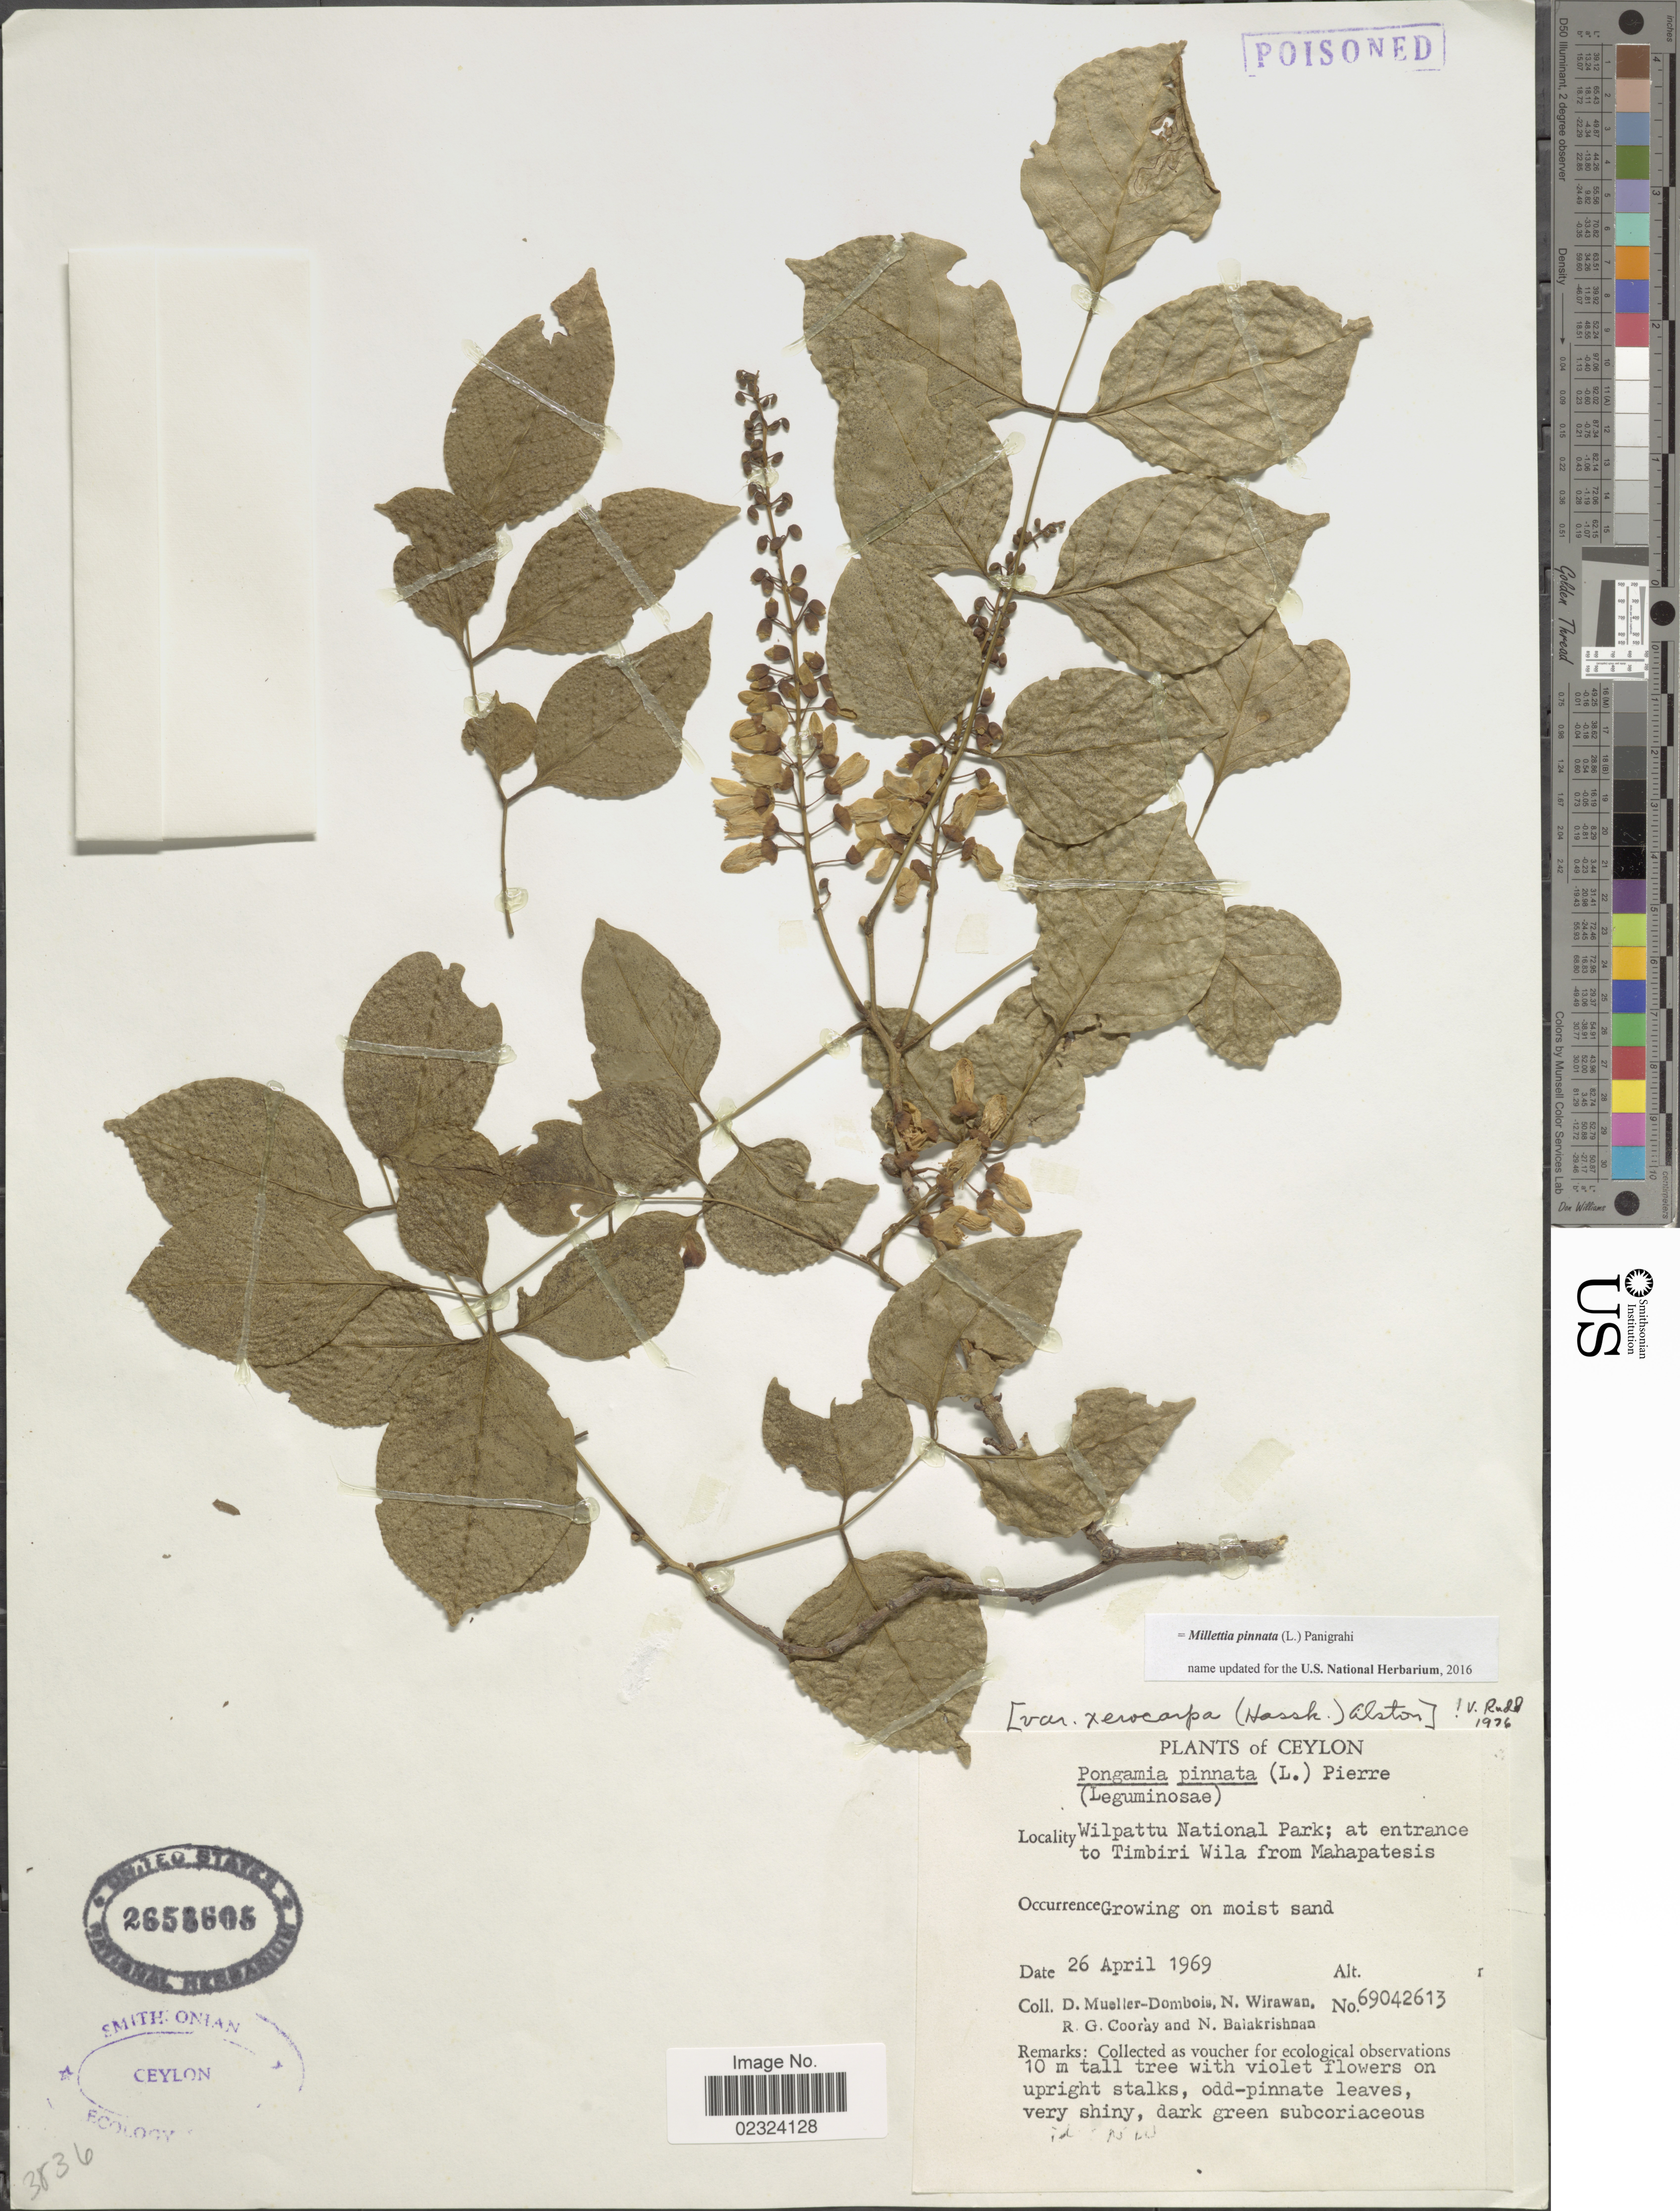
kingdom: Plantae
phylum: Tracheophyta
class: Magnoliopsida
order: Fabales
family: Fabaceae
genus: Millettia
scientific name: Millettia pinnata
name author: (L.) Panigrahi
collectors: D. Mueller-Dombois, N. Wirawan, R. Cooray & N. Balakrishnan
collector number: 69042613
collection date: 1969-04-26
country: Sri Lanka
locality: Ceylon. Wilpattu National Park; at entrance to Timbiri Wila from Mahapatesis.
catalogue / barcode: US 2658605